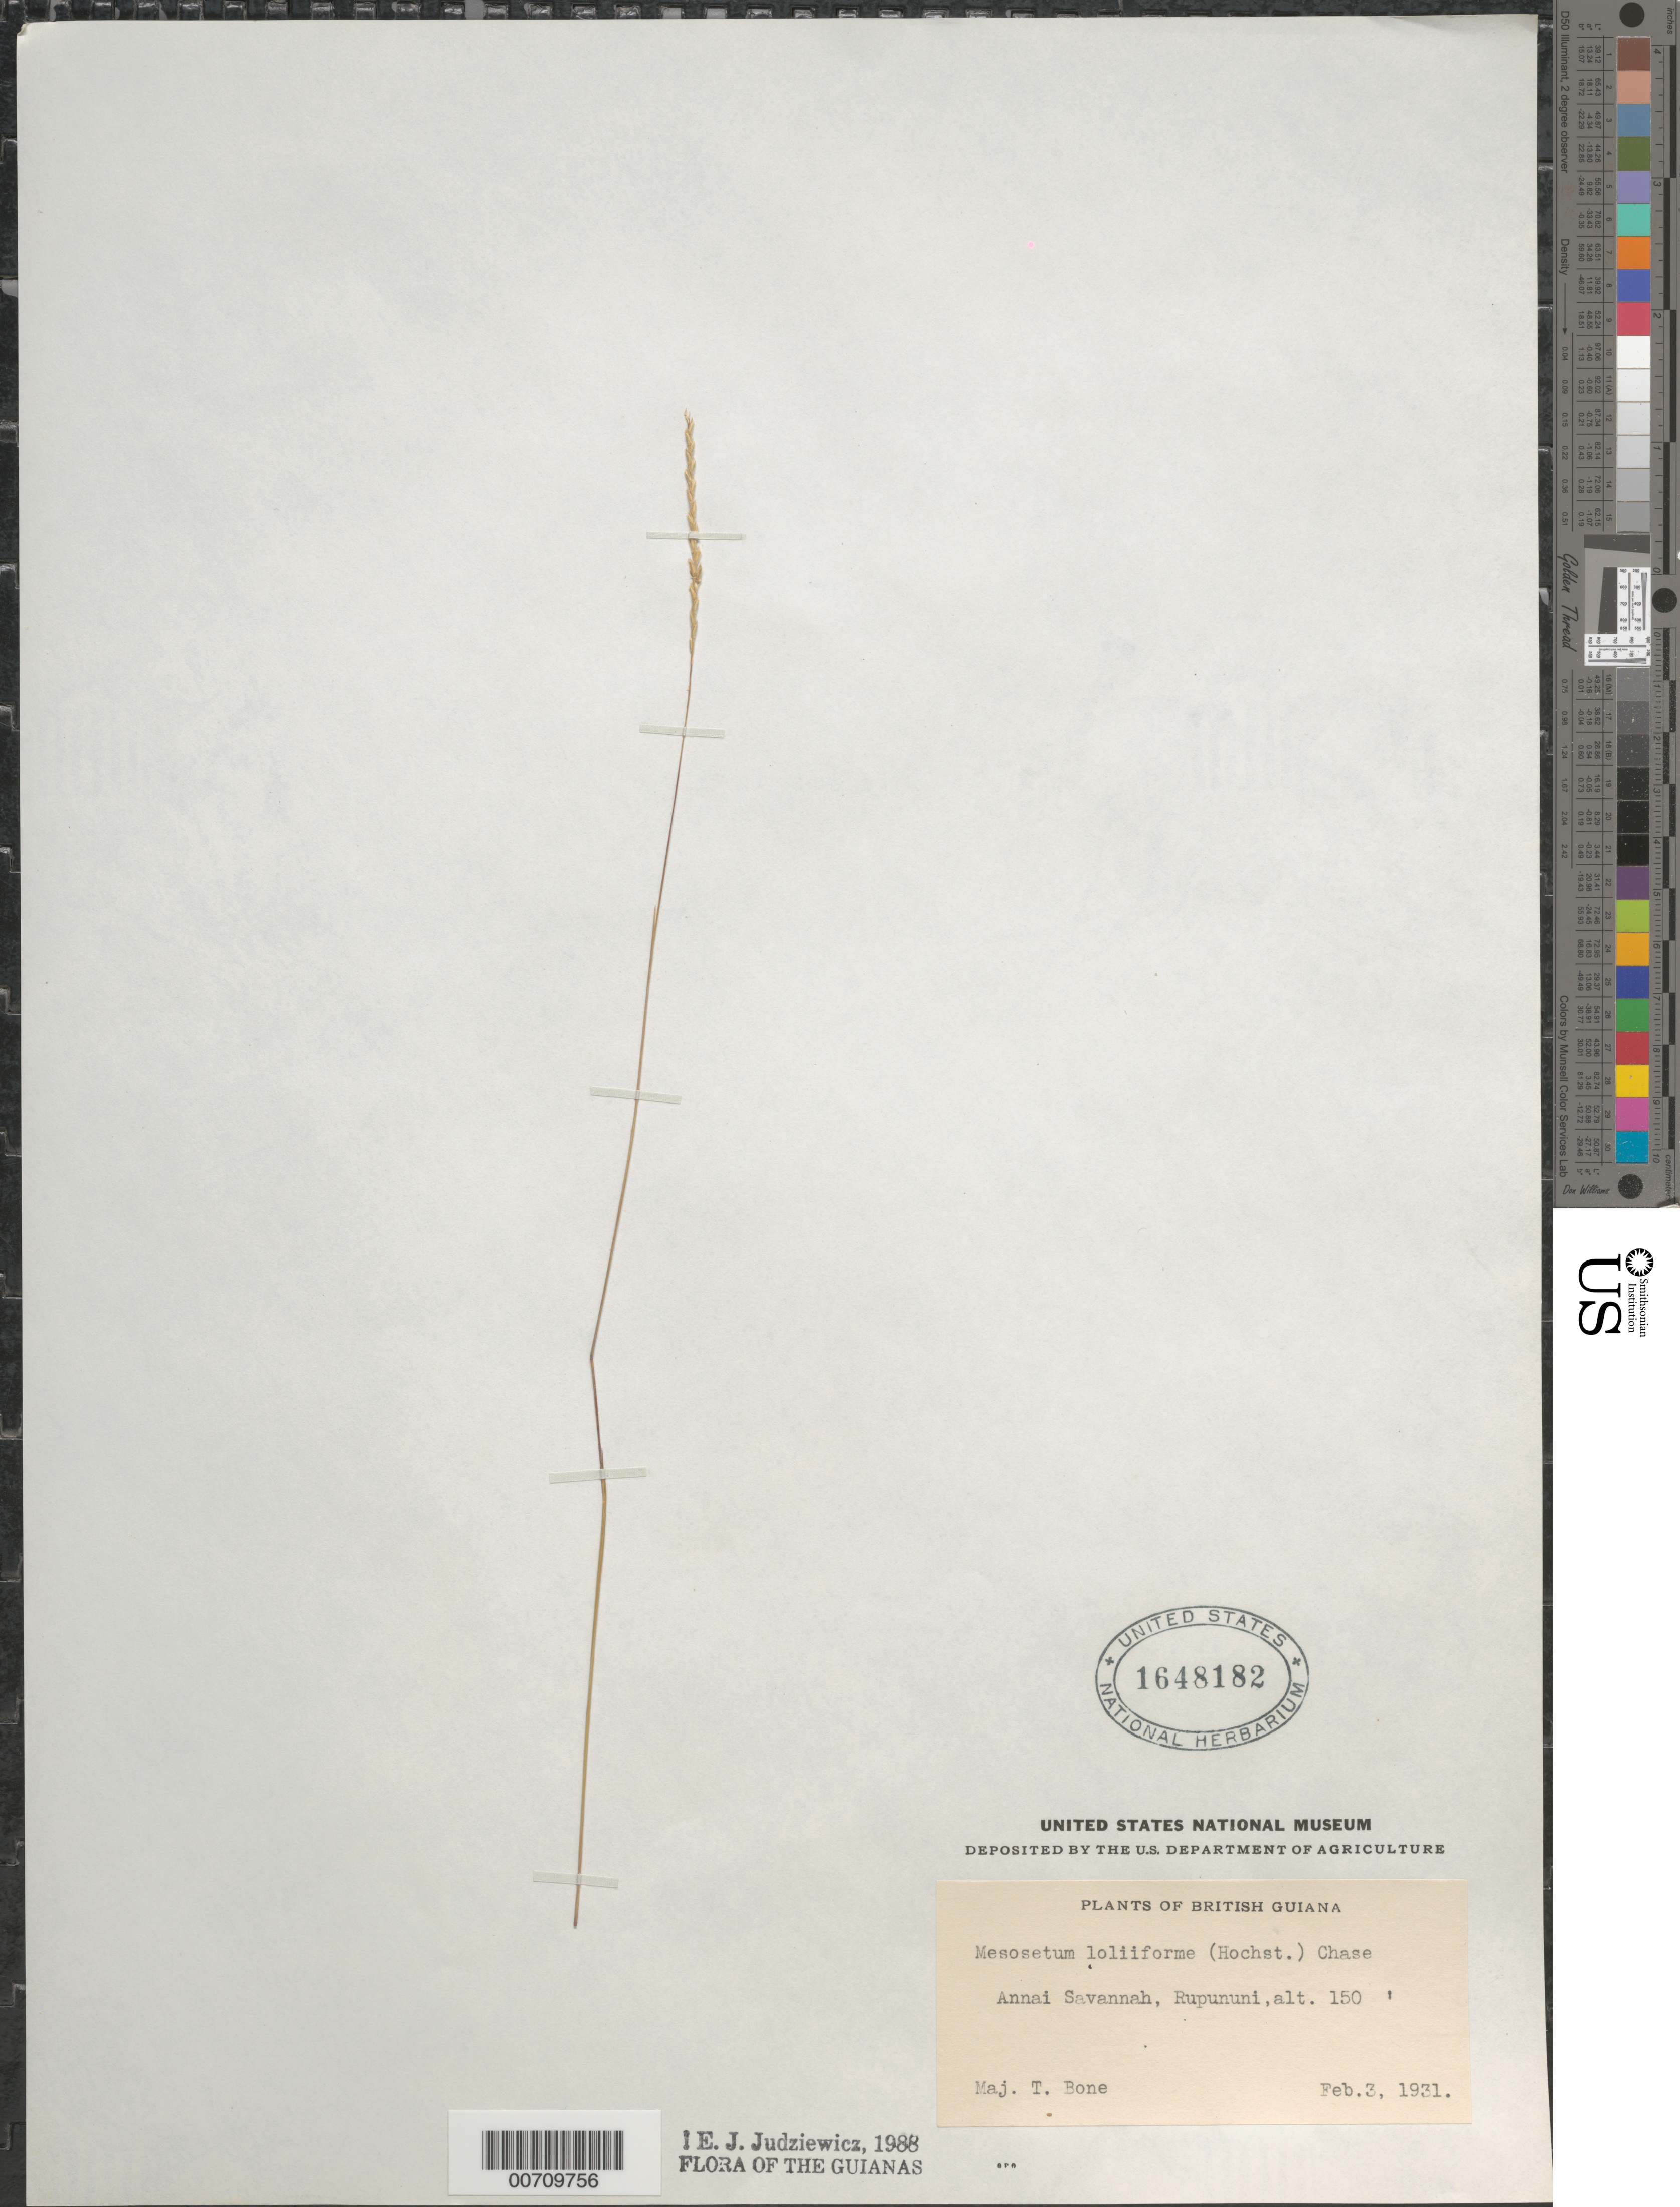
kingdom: Plantae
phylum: Tracheophyta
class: Liliopsida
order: Poales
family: Poaceae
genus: Mesosetum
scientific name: Mesosetum loliiforme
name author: (Hochst. ex Steud.) Chase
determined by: Judziewicz, E. J.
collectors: T. Bone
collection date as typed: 3-Feb-31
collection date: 1931-02-03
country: Guyana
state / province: U. Takutu-U. Essequibo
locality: Annai savanna, Rupununi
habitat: Savanna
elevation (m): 46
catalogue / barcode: US 1648182